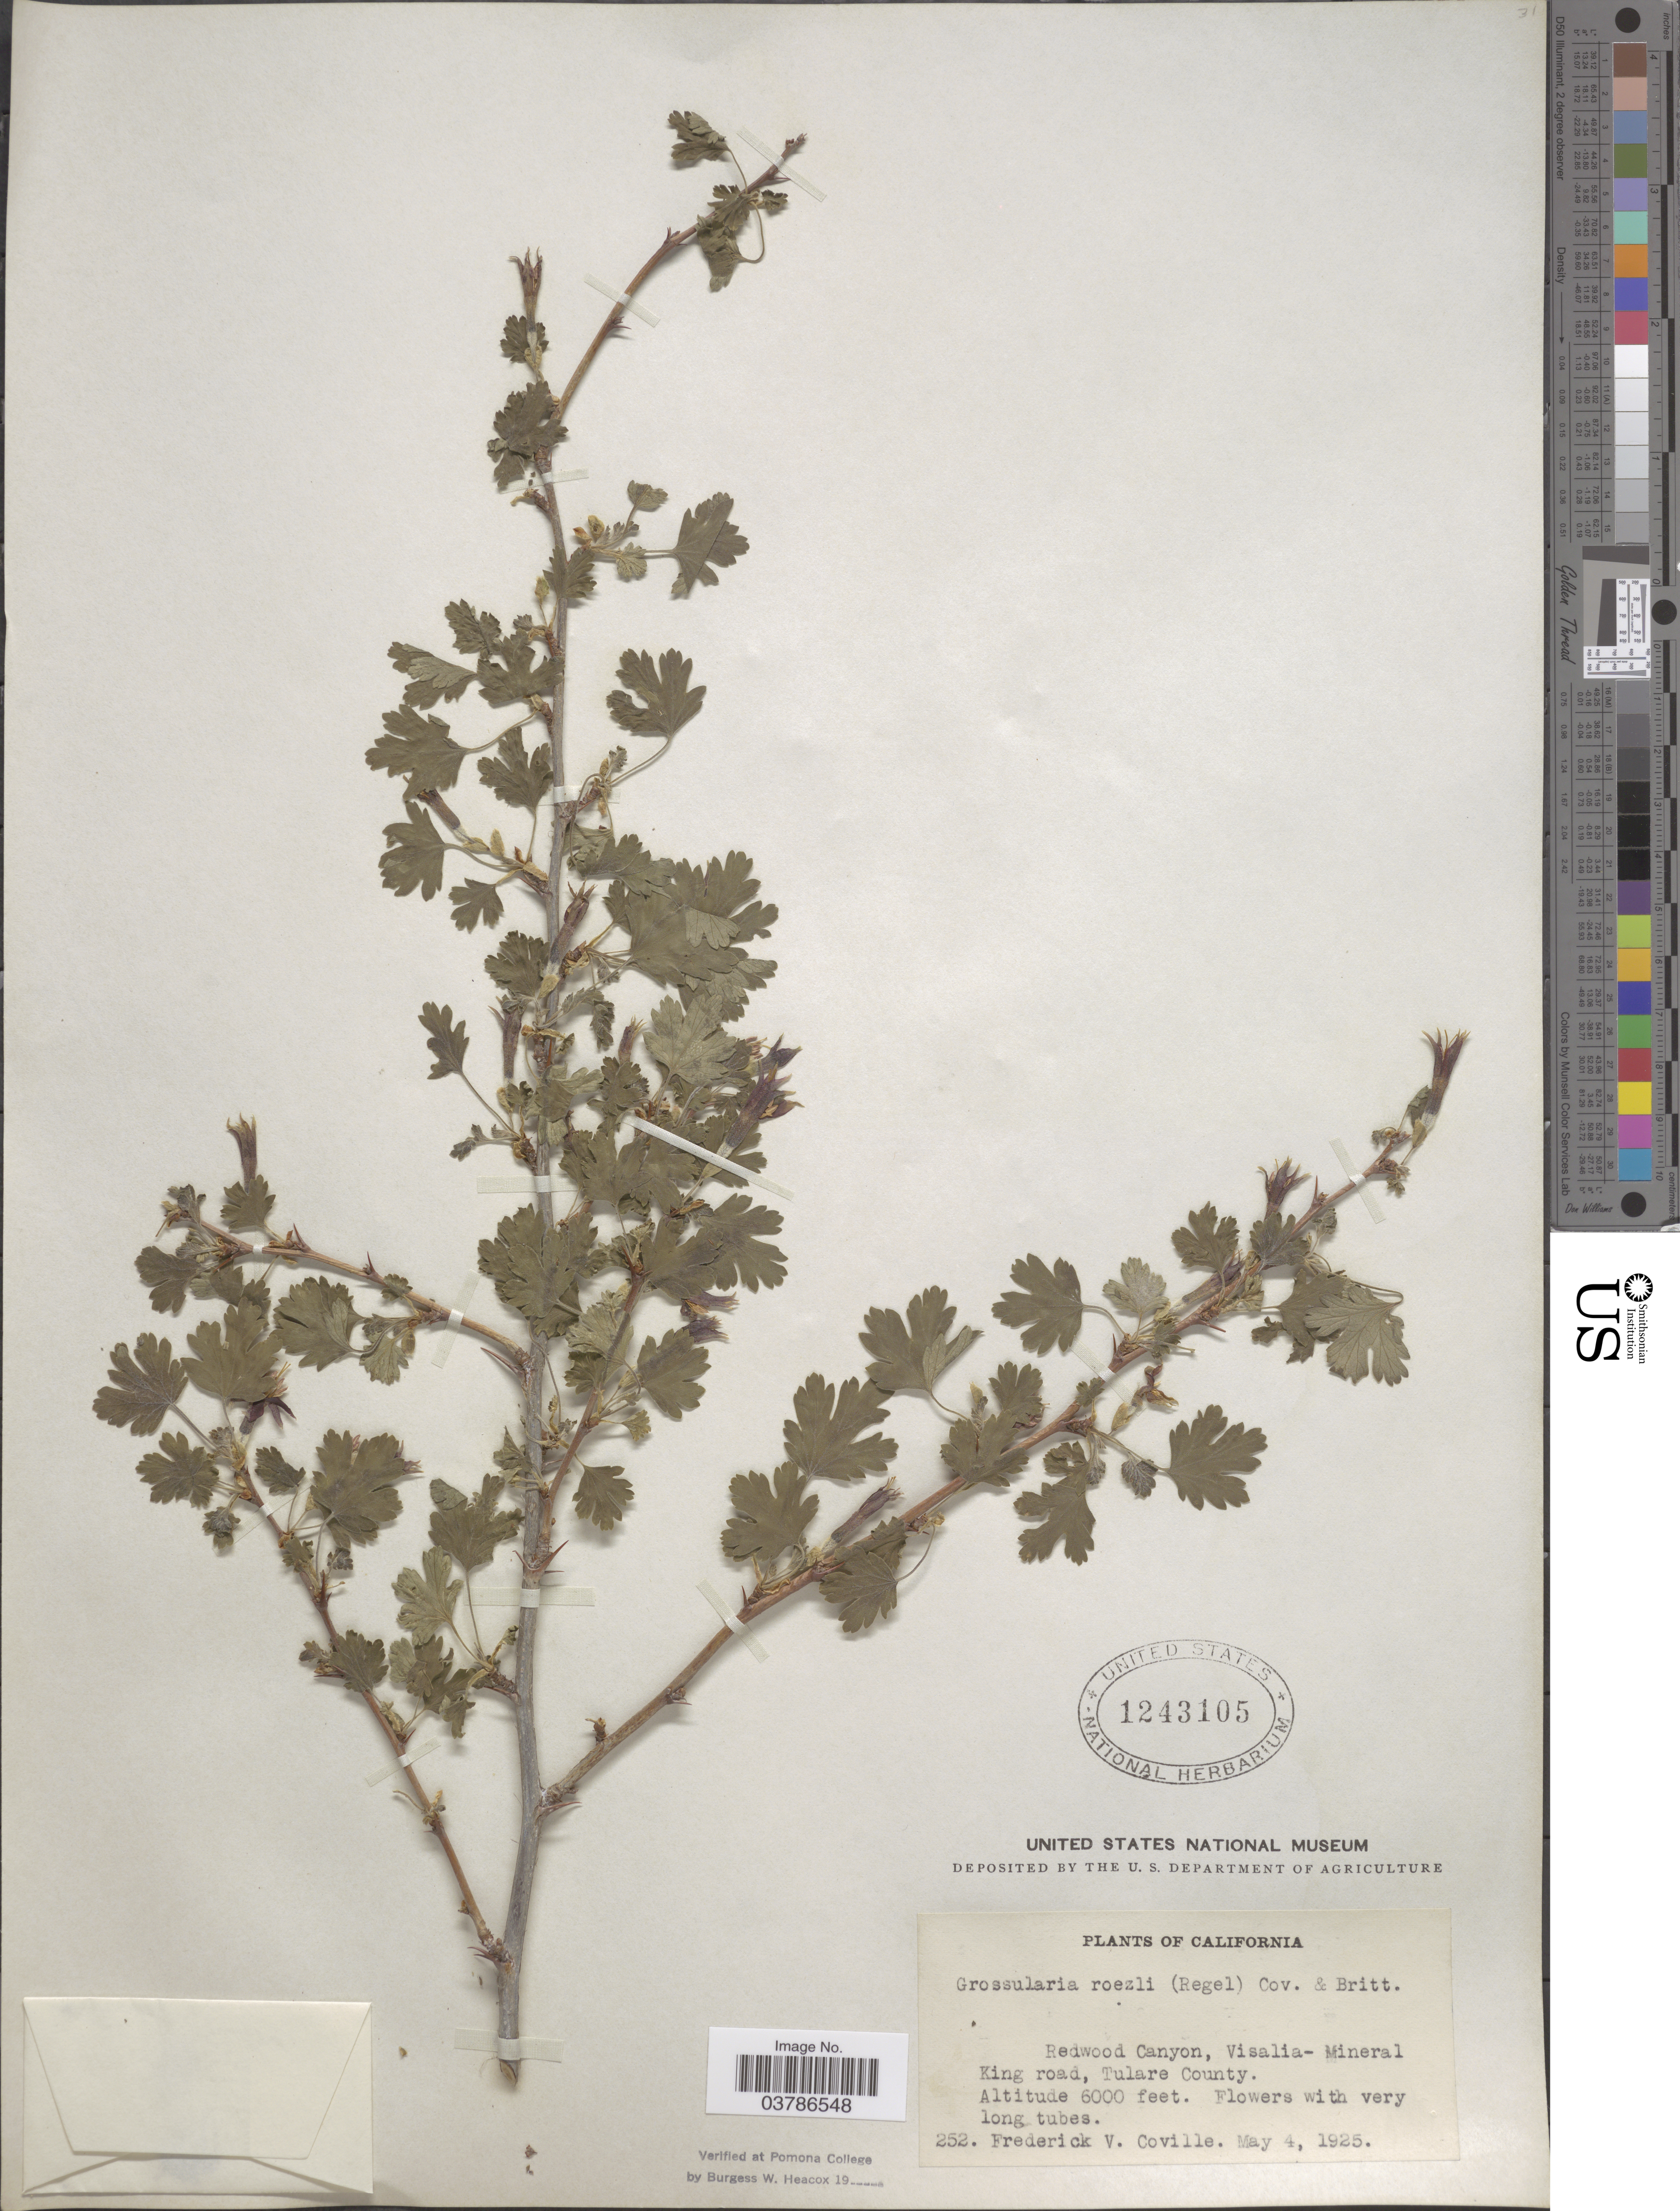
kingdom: Plantae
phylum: Tracheophyta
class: Magnoliopsida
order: Saxifragales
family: Grossulariaceae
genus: Ribes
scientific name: Ribes roezlii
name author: Regel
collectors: F. V. Coville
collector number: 252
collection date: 1925-05-04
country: United States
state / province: California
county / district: Tulare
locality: Redwood Canyon, Visalia- Mineral King road, Tulare County.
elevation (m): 1829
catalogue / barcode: US 1243105